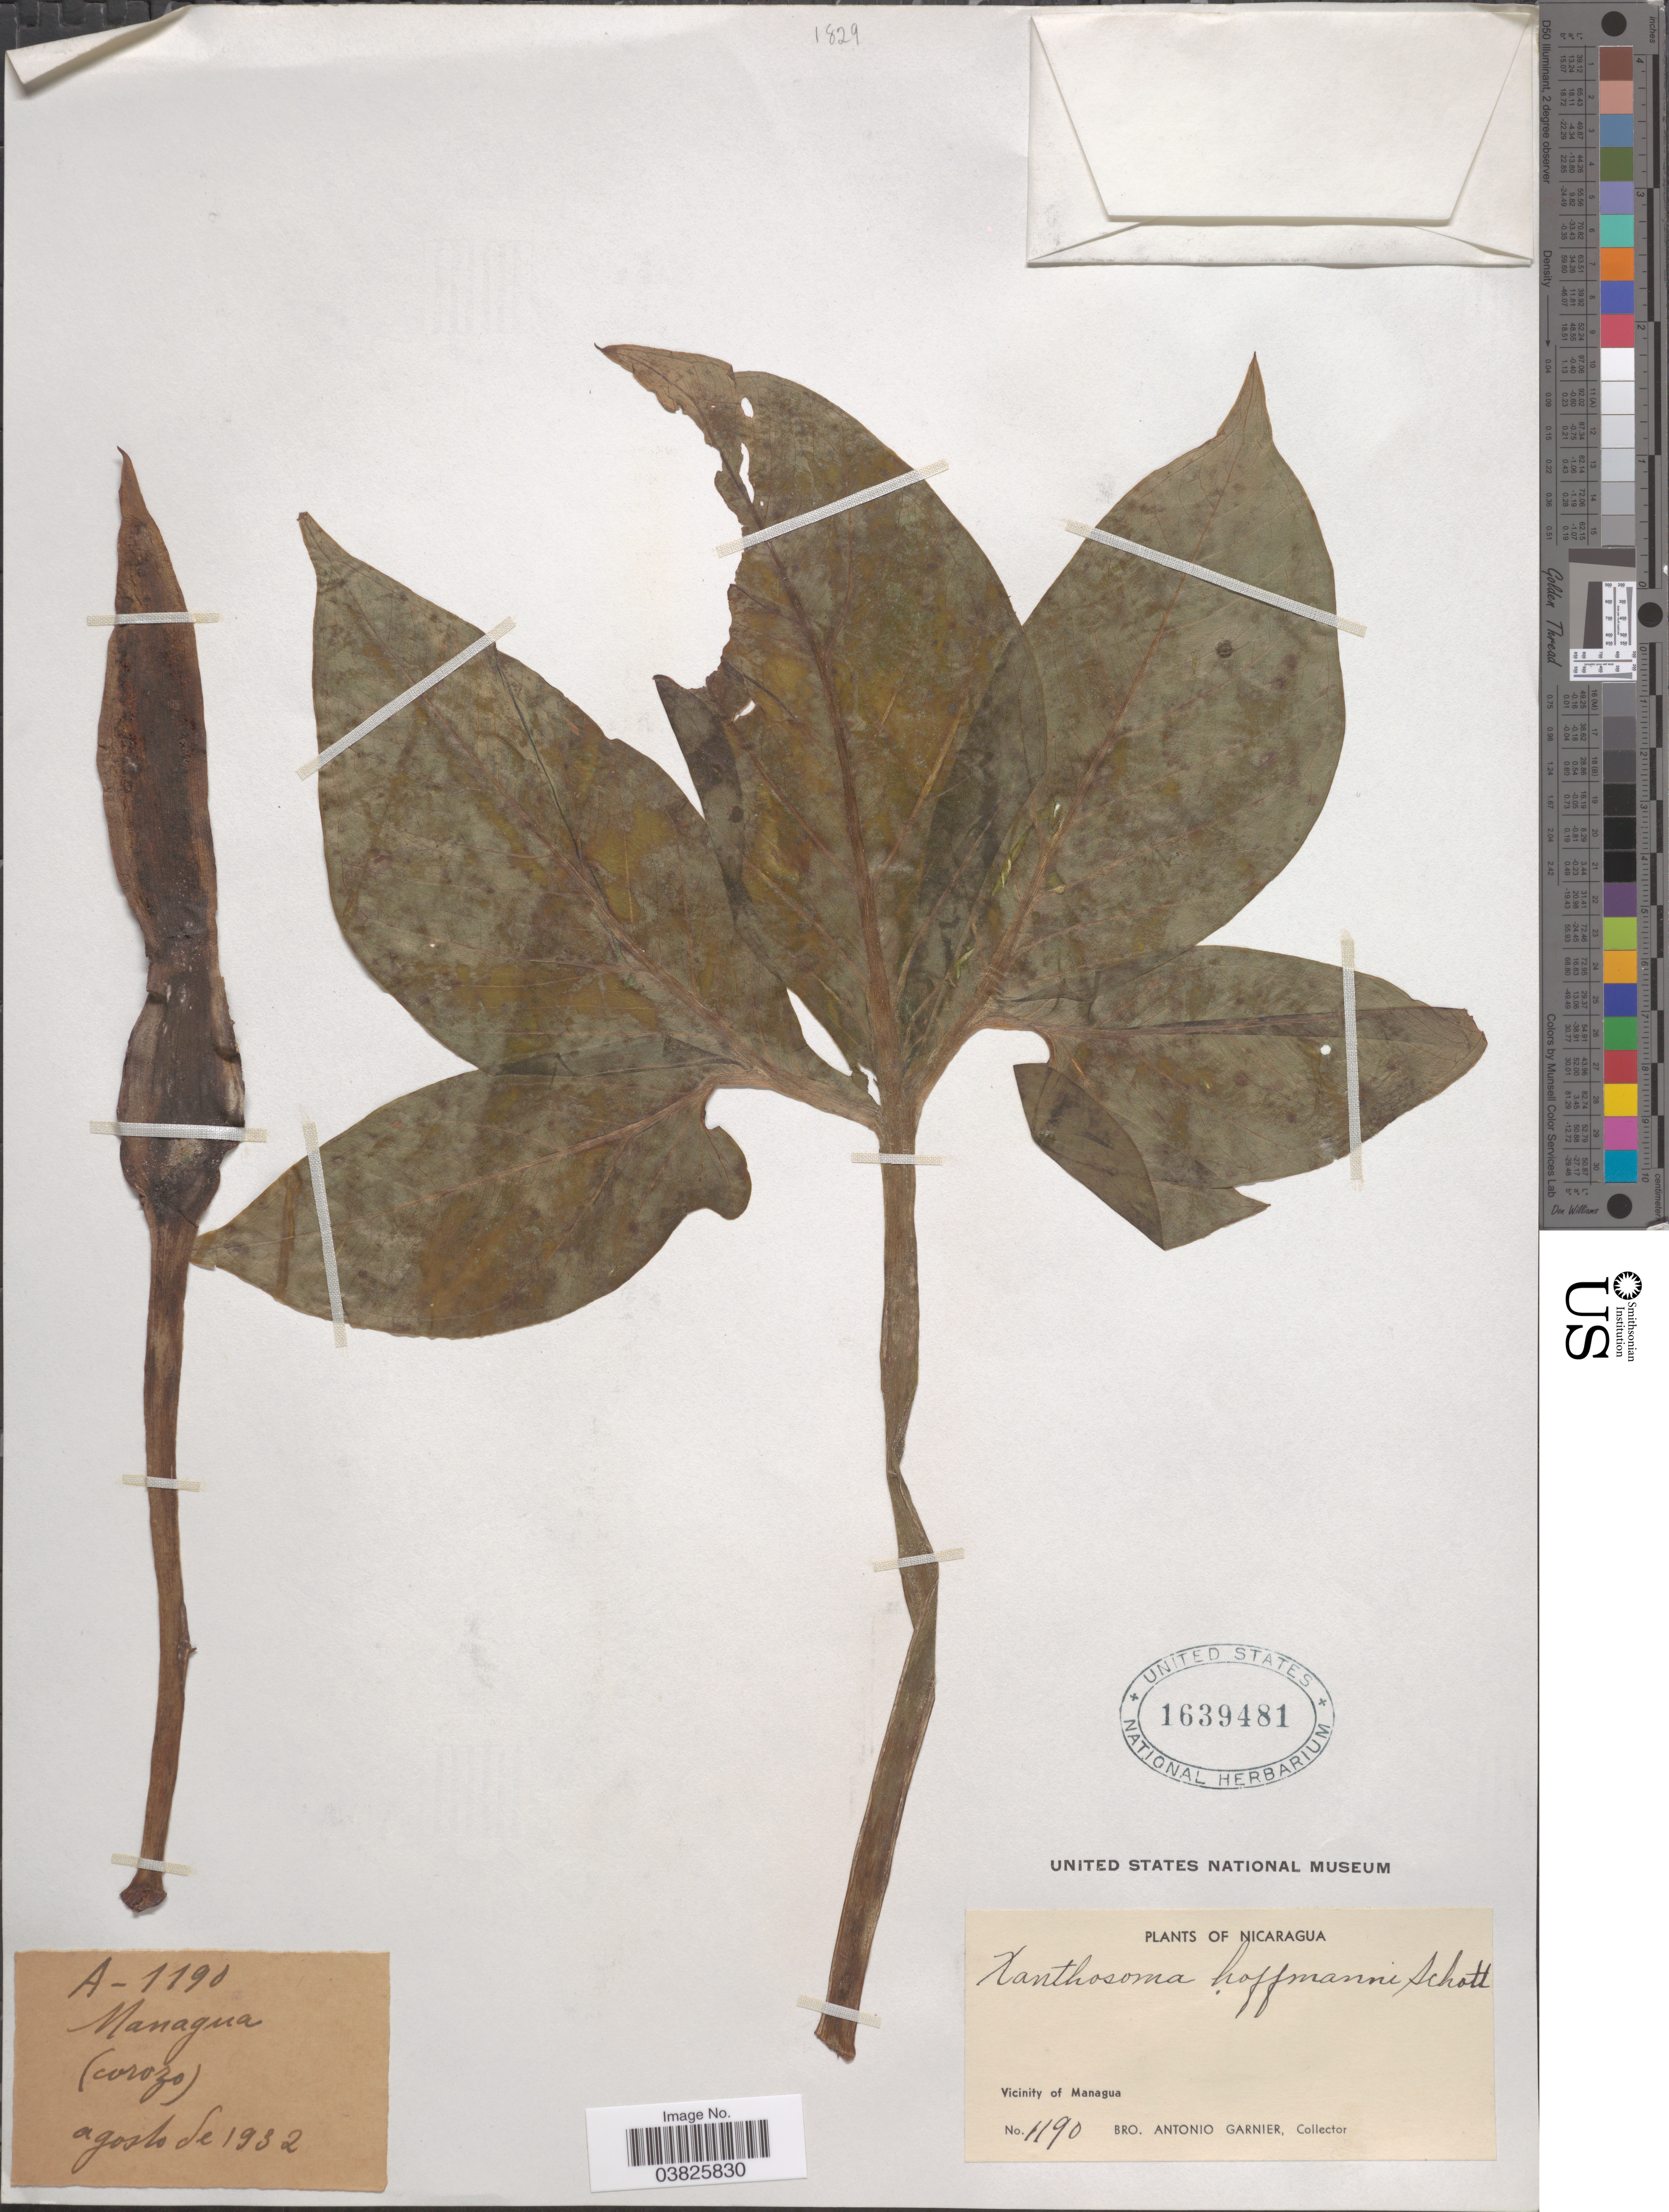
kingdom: Plantae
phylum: Tracheophyta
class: Liliopsida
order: Alismatales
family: Araceae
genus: Xanthosoma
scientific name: Xanthosoma hoffmannii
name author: (Schott) Schott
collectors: Bro. A. Garnier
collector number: A-1190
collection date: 1932-08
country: Nicaragua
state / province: Managua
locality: Managua (corozo). Vicinity of Managua.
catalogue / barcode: US 1639481